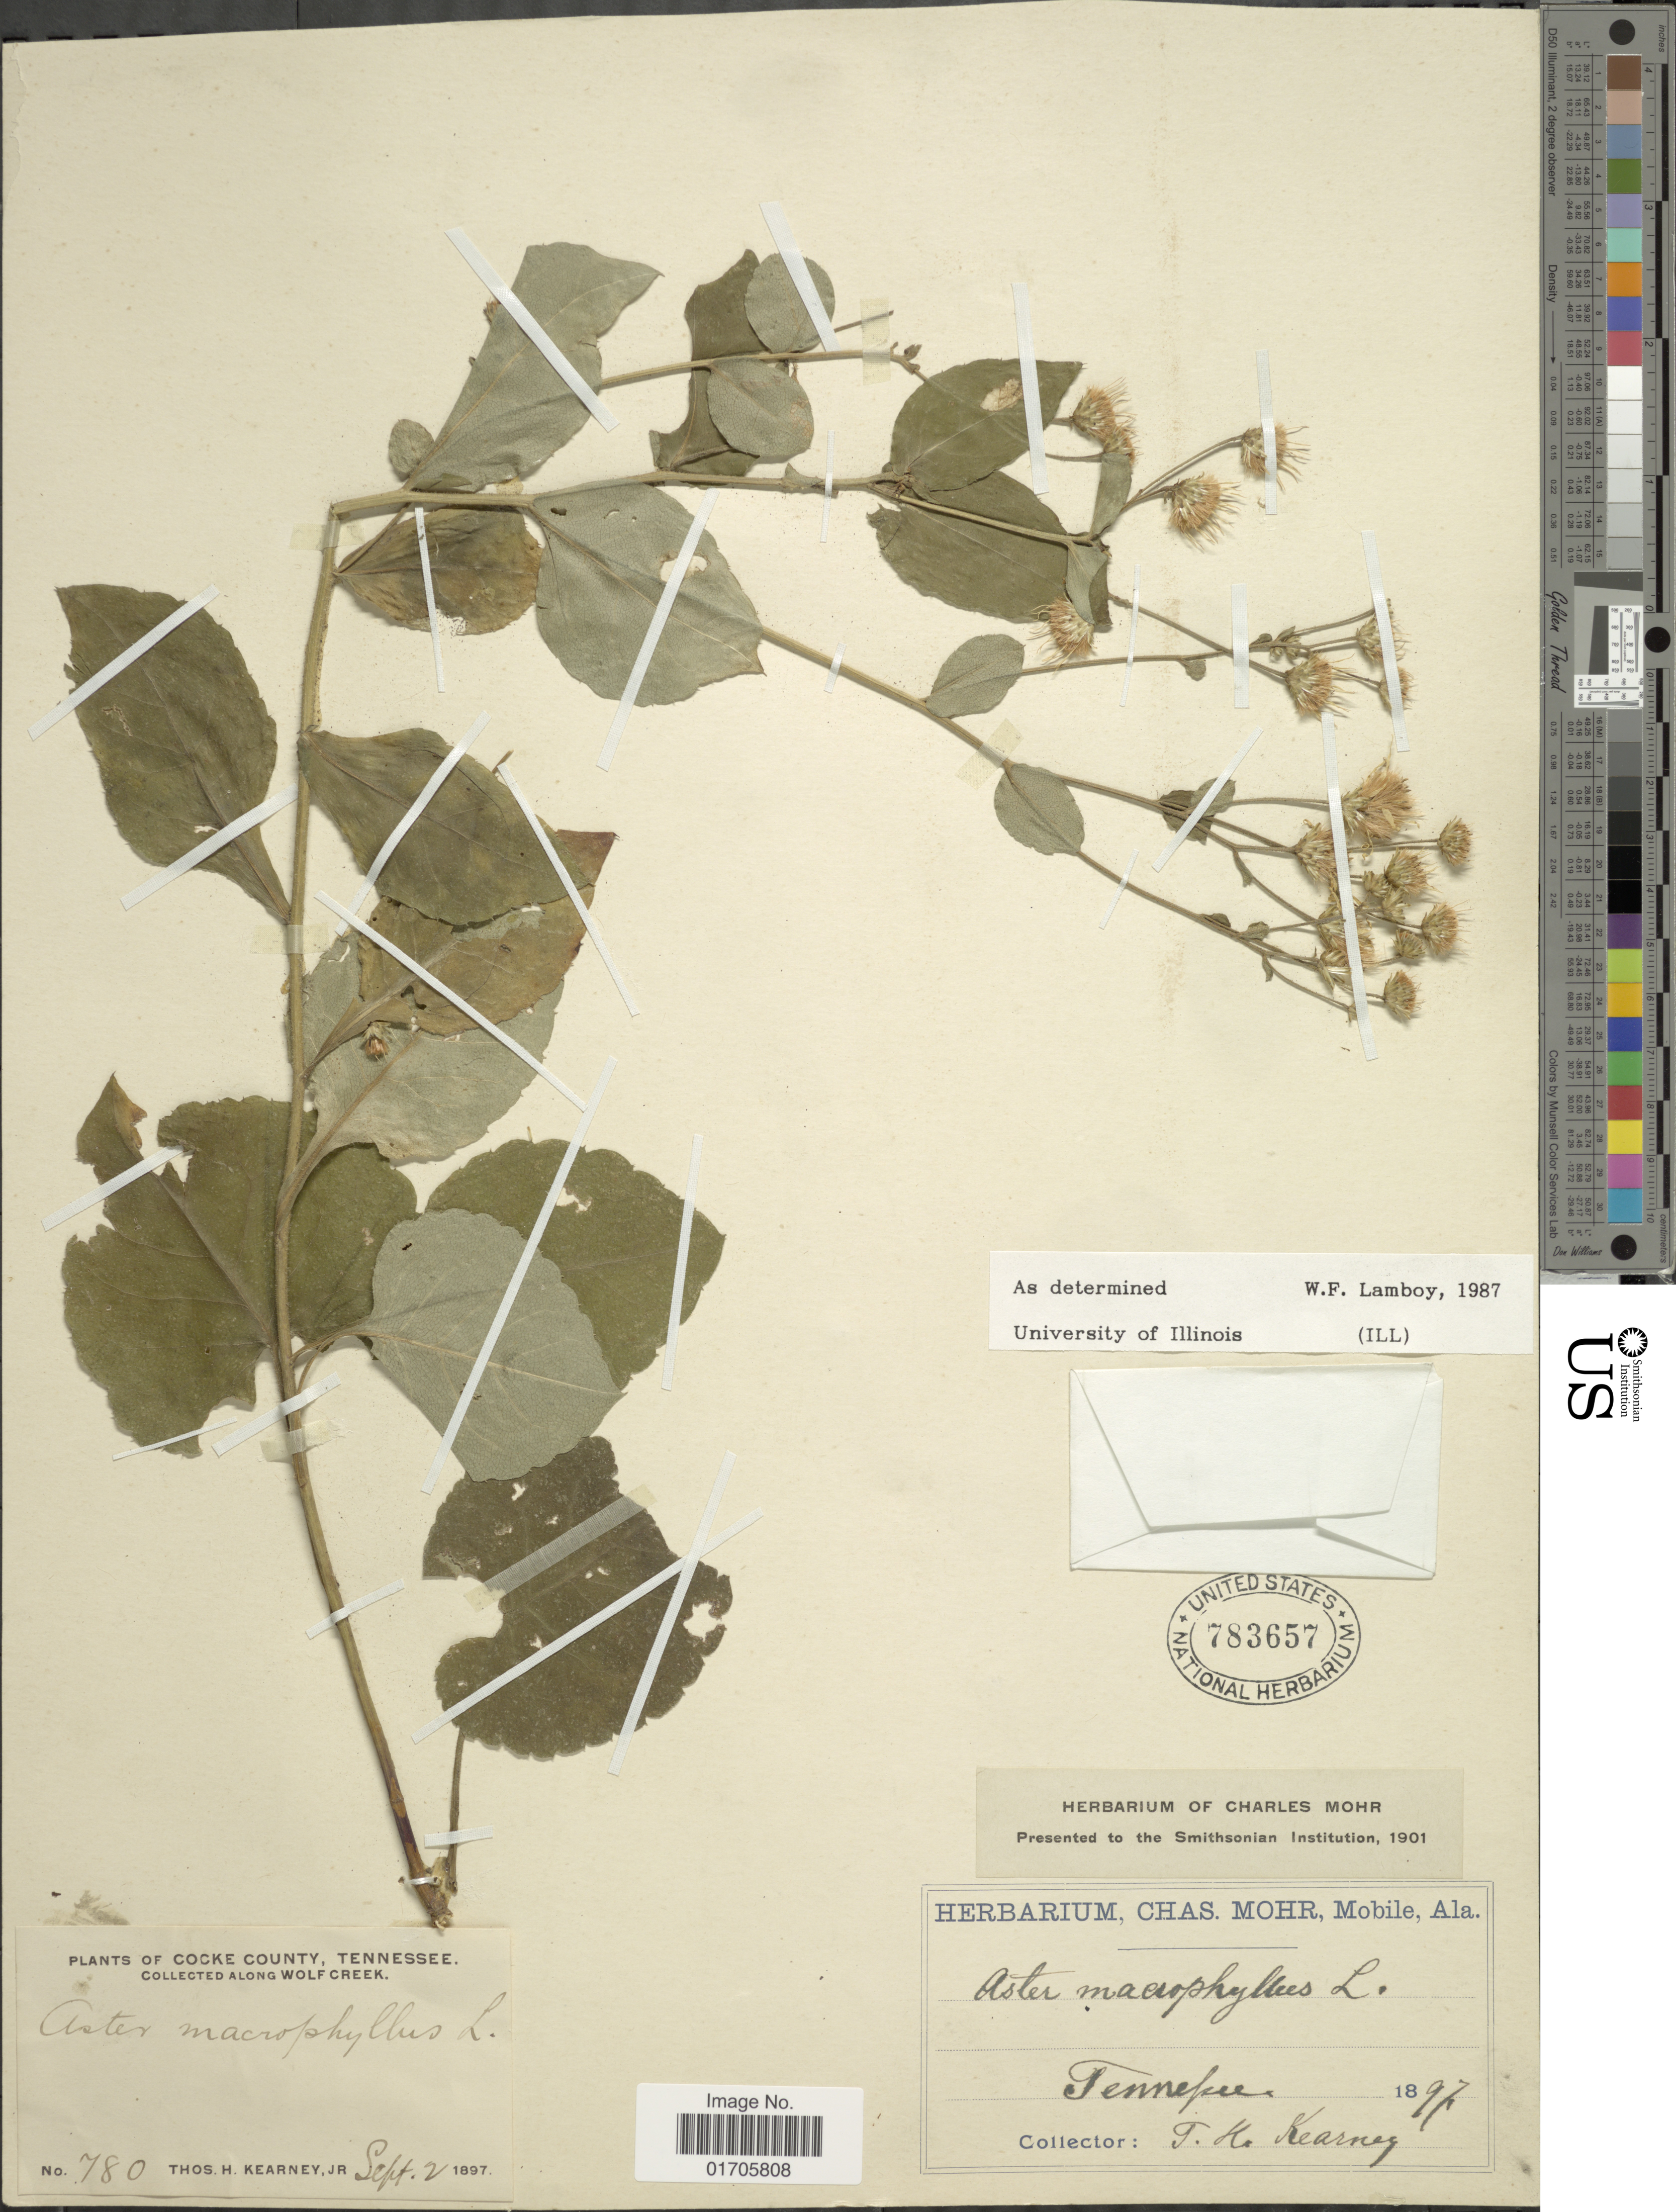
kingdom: Plantae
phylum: Tracheophyta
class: Magnoliopsida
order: Asterales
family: Asteraceae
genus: Eurybia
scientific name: Eurybia macrophylla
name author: (L.) Cass.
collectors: T. H. Kearney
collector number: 780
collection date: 1897-09-02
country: United States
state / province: Tennessee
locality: Cocke County, Tennessee. Along Wolf Creek.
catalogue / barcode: US 783657